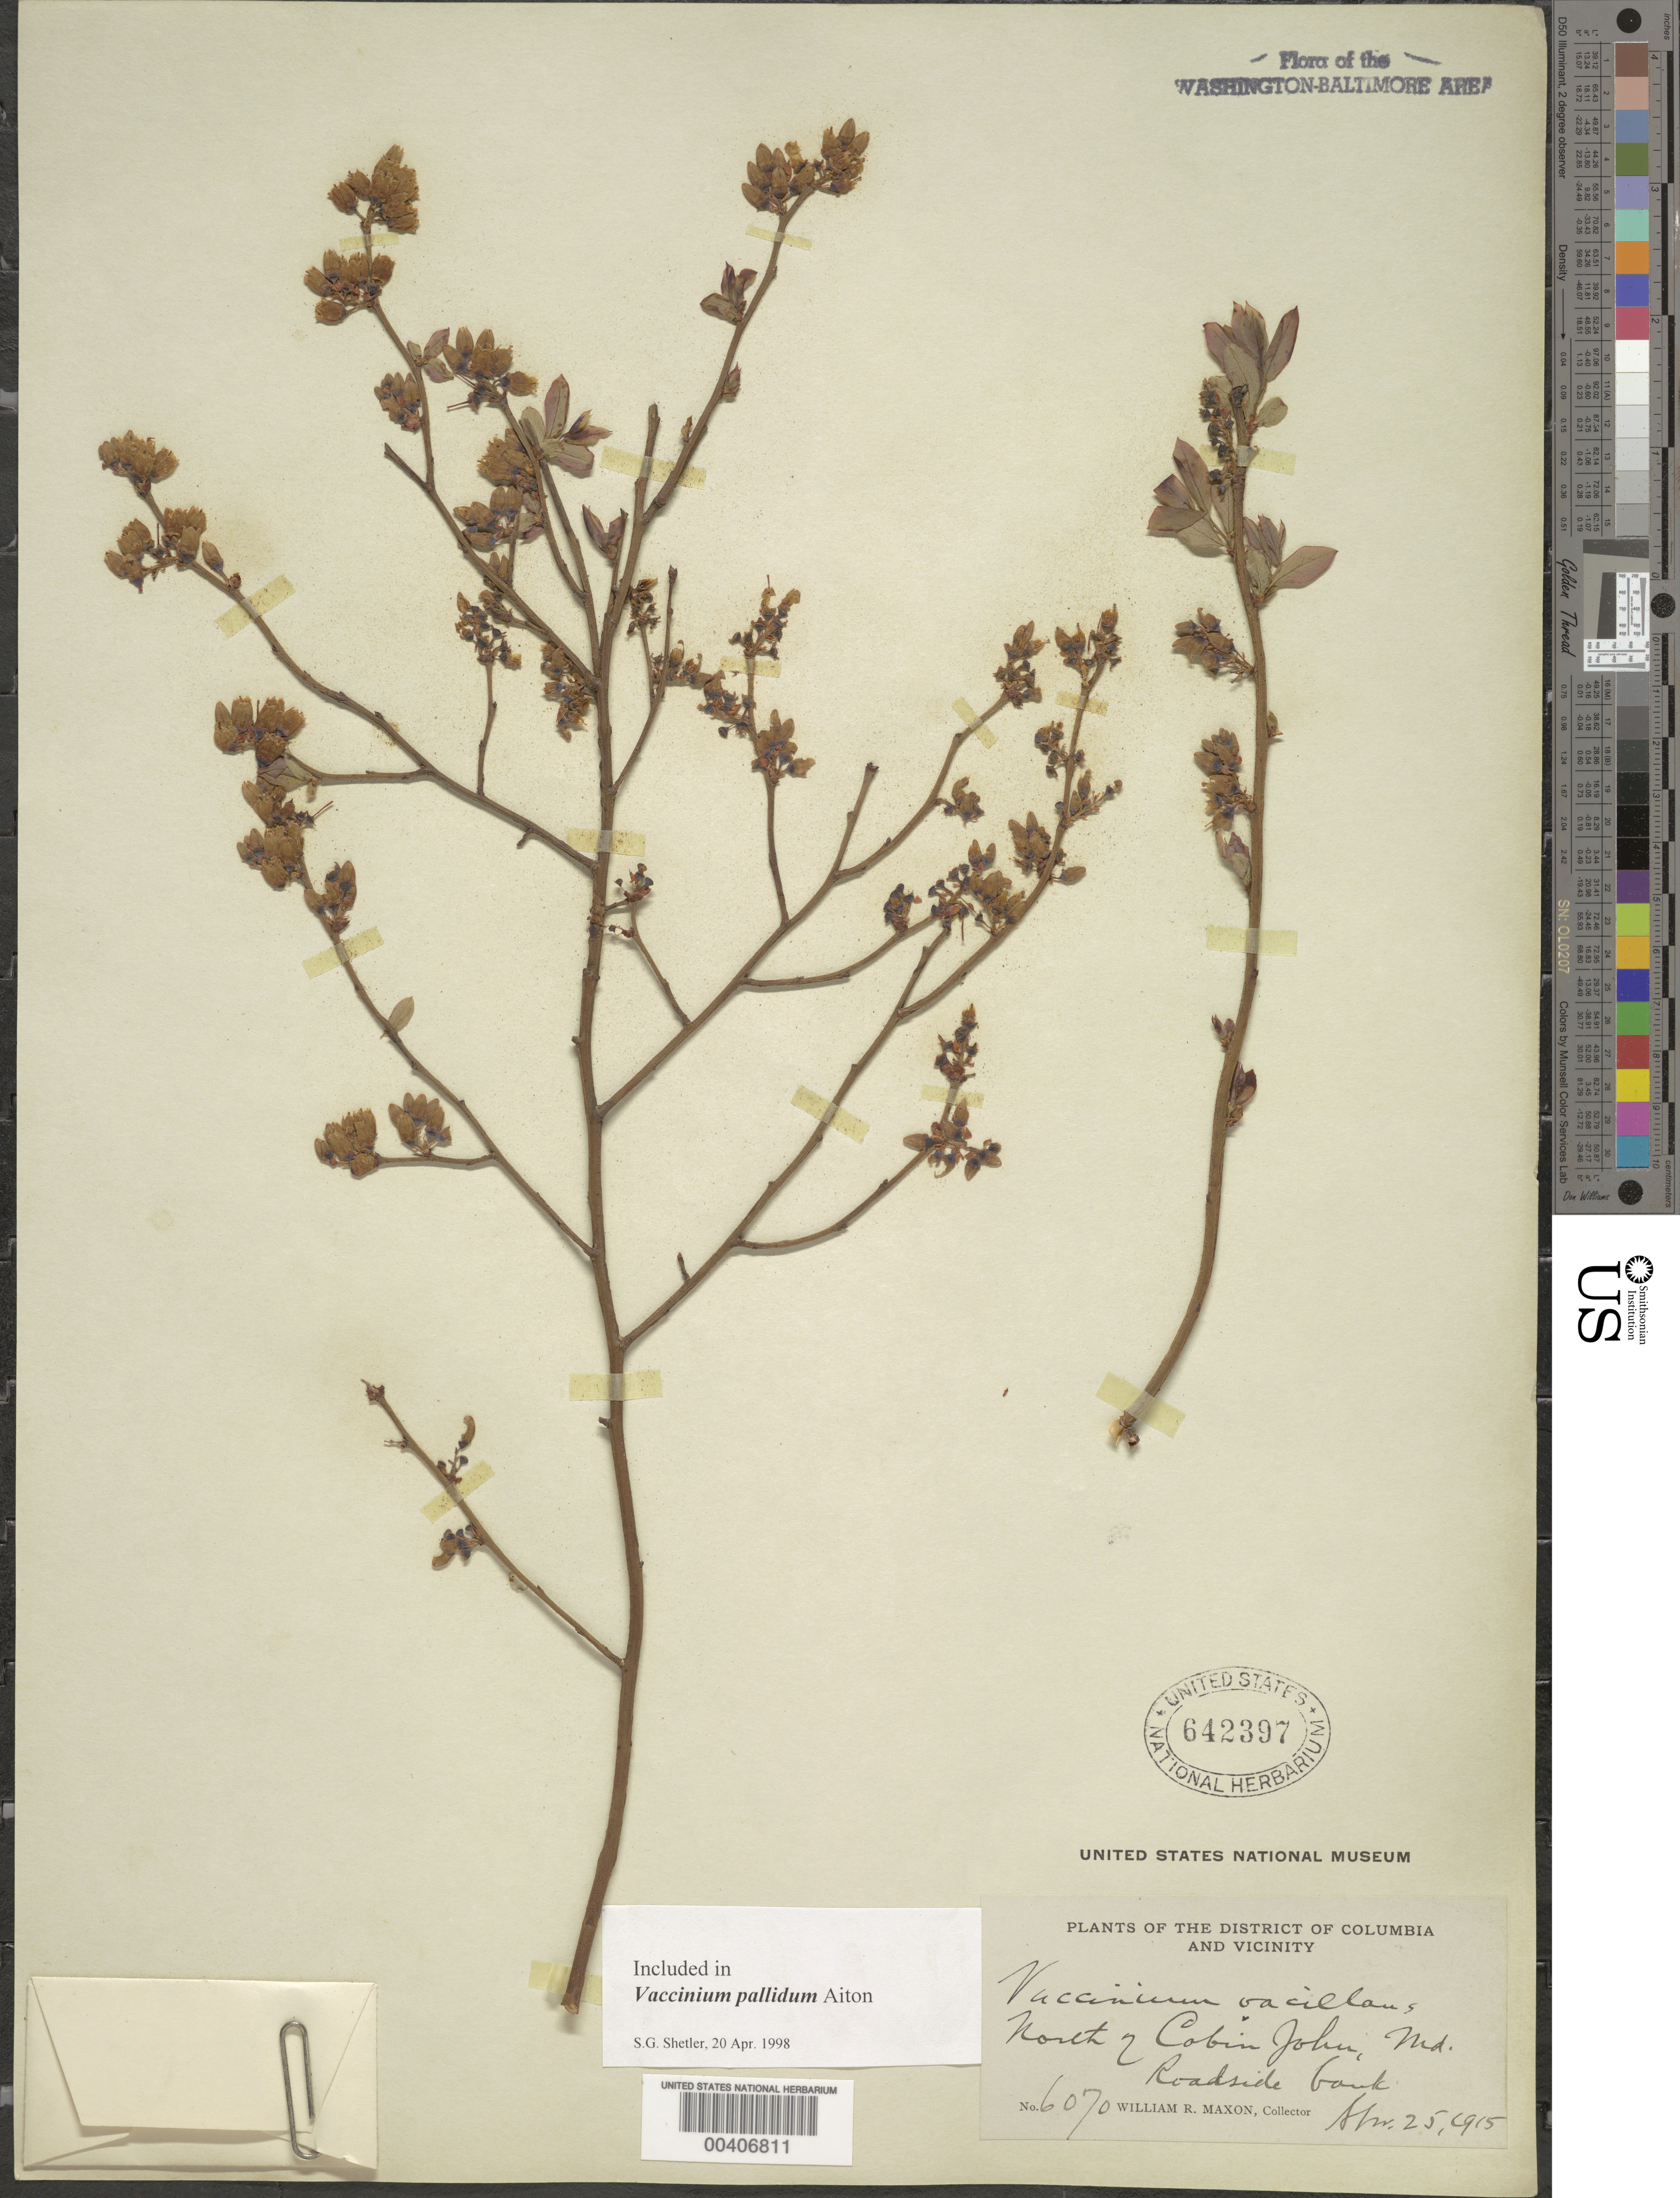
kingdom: Plantae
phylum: Tracheophyta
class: Magnoliopsida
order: Ericales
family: Ericaceae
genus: Vaccinium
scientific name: Vaccinium pallidum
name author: Aiton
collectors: W. R. Maxon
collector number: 6070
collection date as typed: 25 Apr 1915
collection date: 1915-04-25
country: United States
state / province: Maryland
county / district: Montgomery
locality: North of Cabin John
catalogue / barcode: US 642397